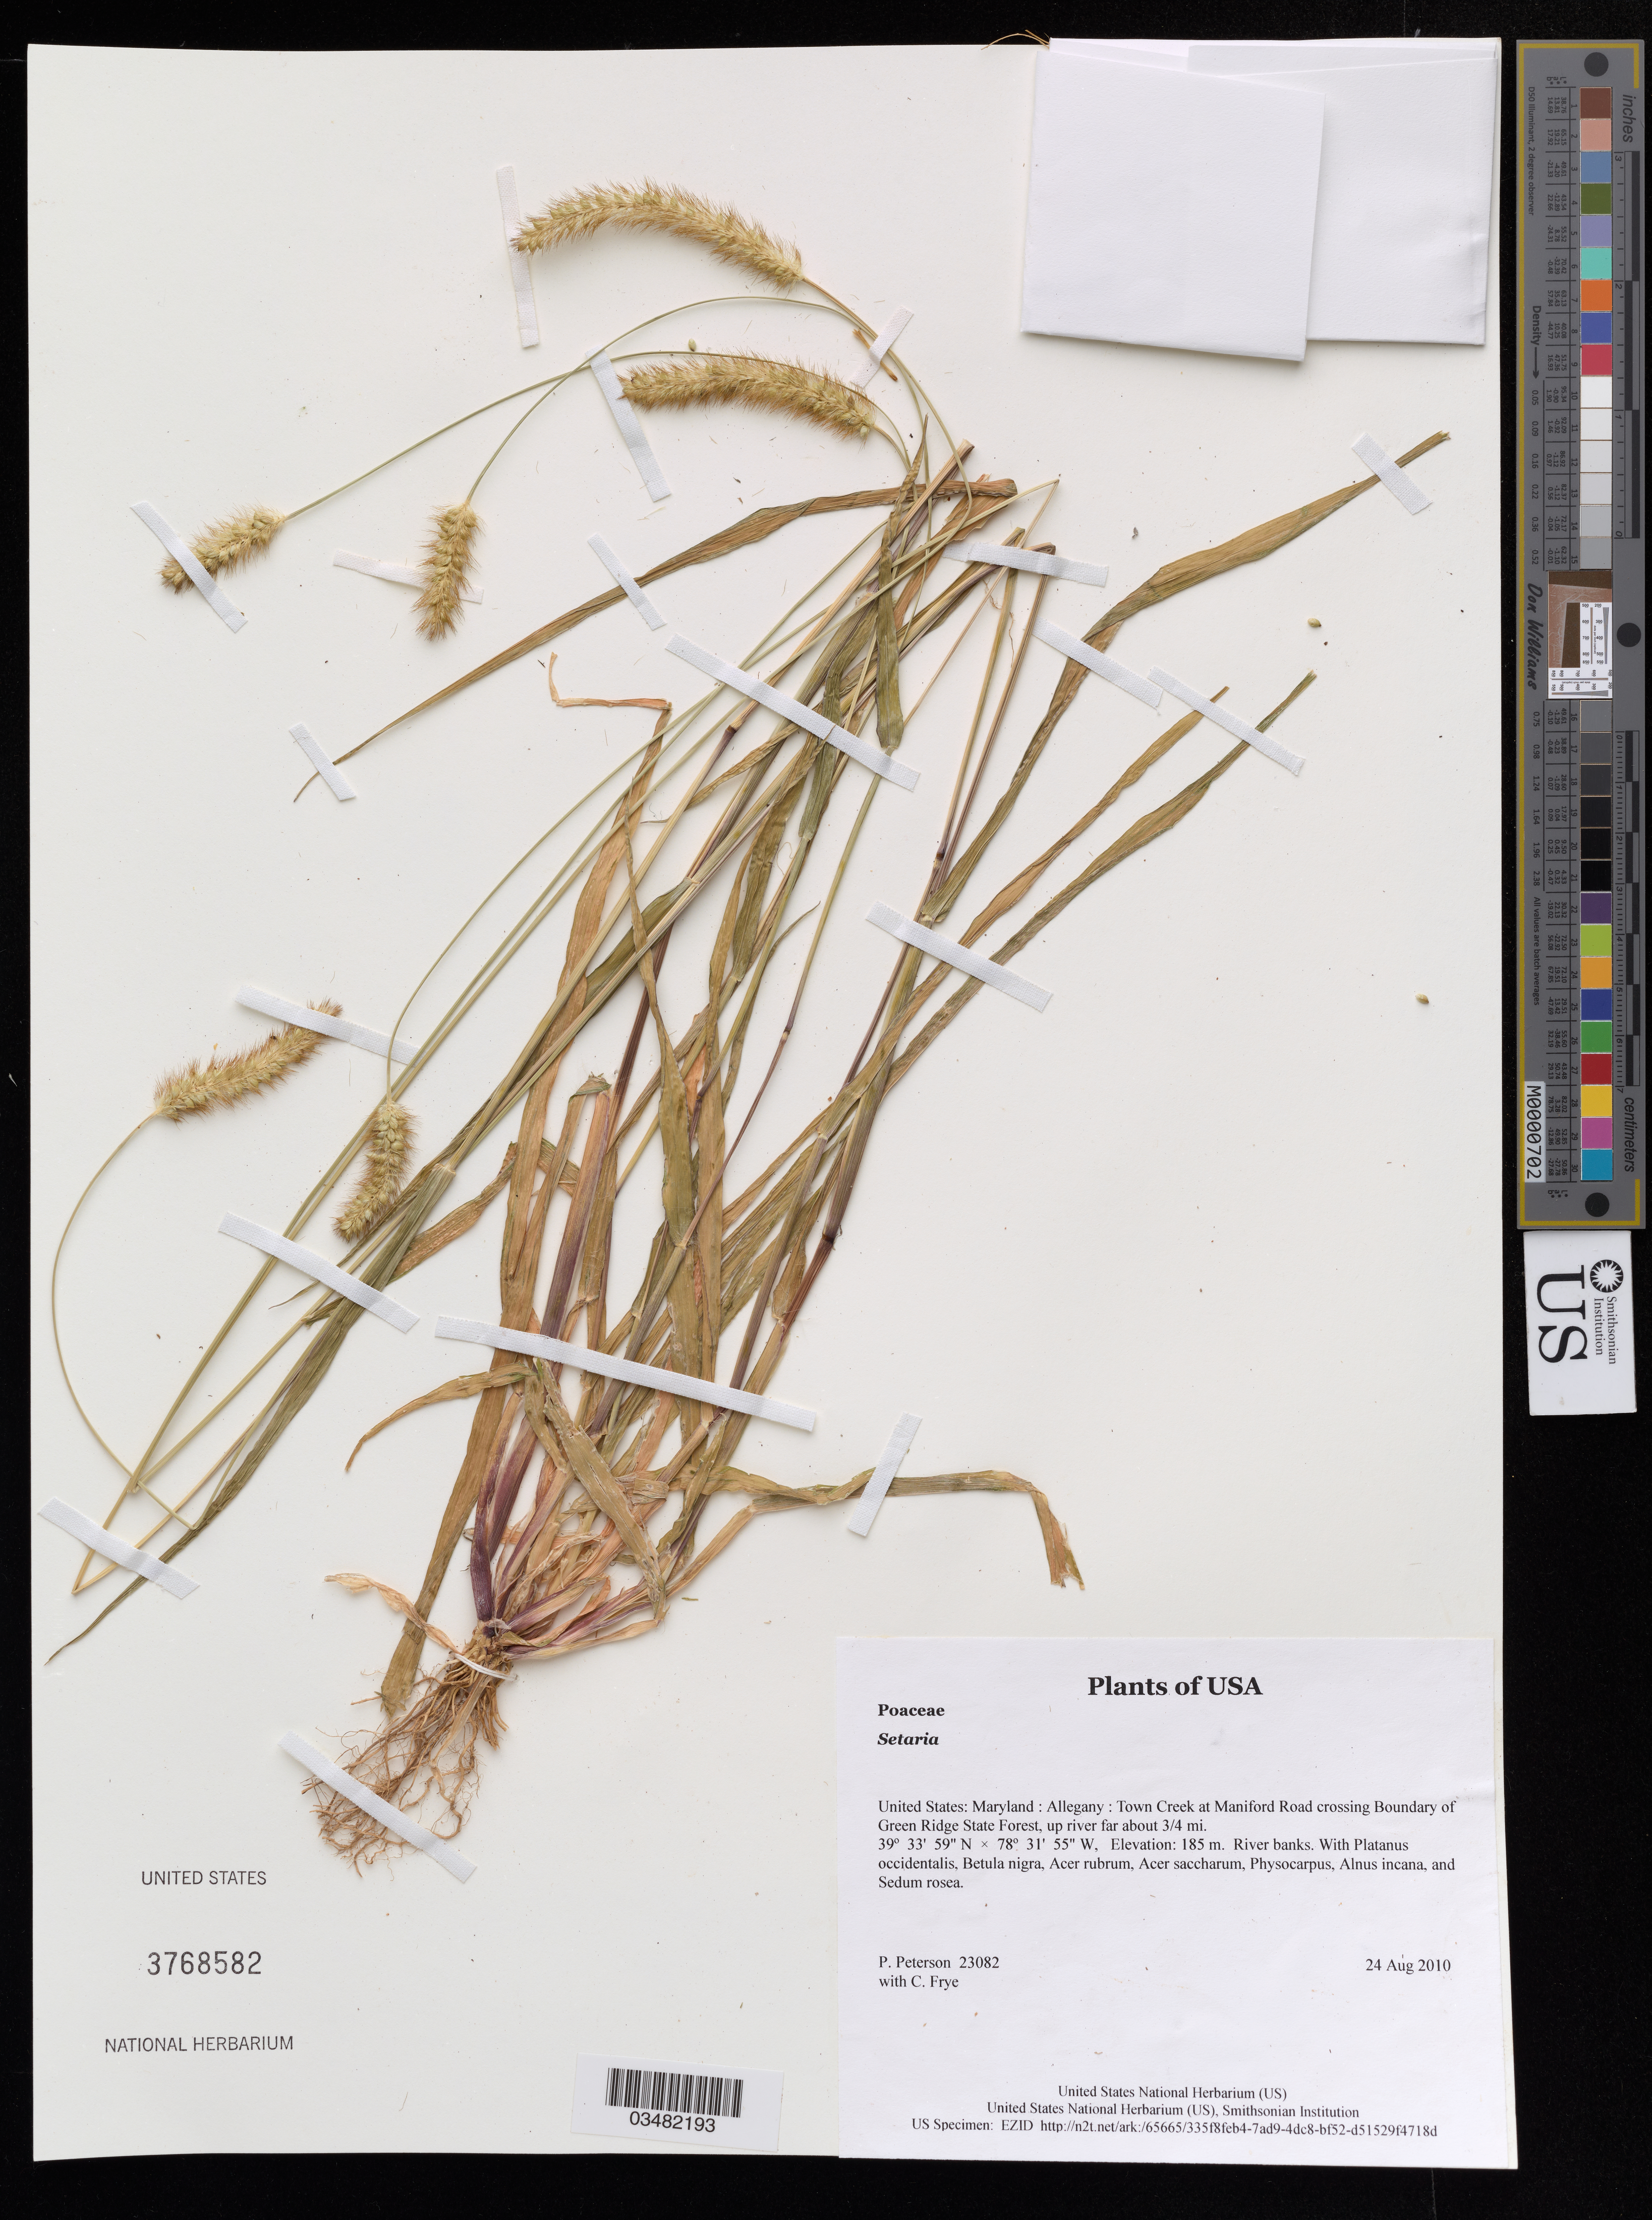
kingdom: Plantae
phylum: Tracheophyta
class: Liliopsida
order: Poales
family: Poaceae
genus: Setaria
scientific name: Setaria sp.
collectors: P. M. Peterson & C. Frye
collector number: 23082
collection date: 2010-08-24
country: United States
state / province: Maryland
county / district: Allegany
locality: Town Creek at Maniford Road crossing Boundary of Green Ridge State Forest, up river far about 3/4 mi.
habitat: River banks.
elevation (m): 185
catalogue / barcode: US 3768582